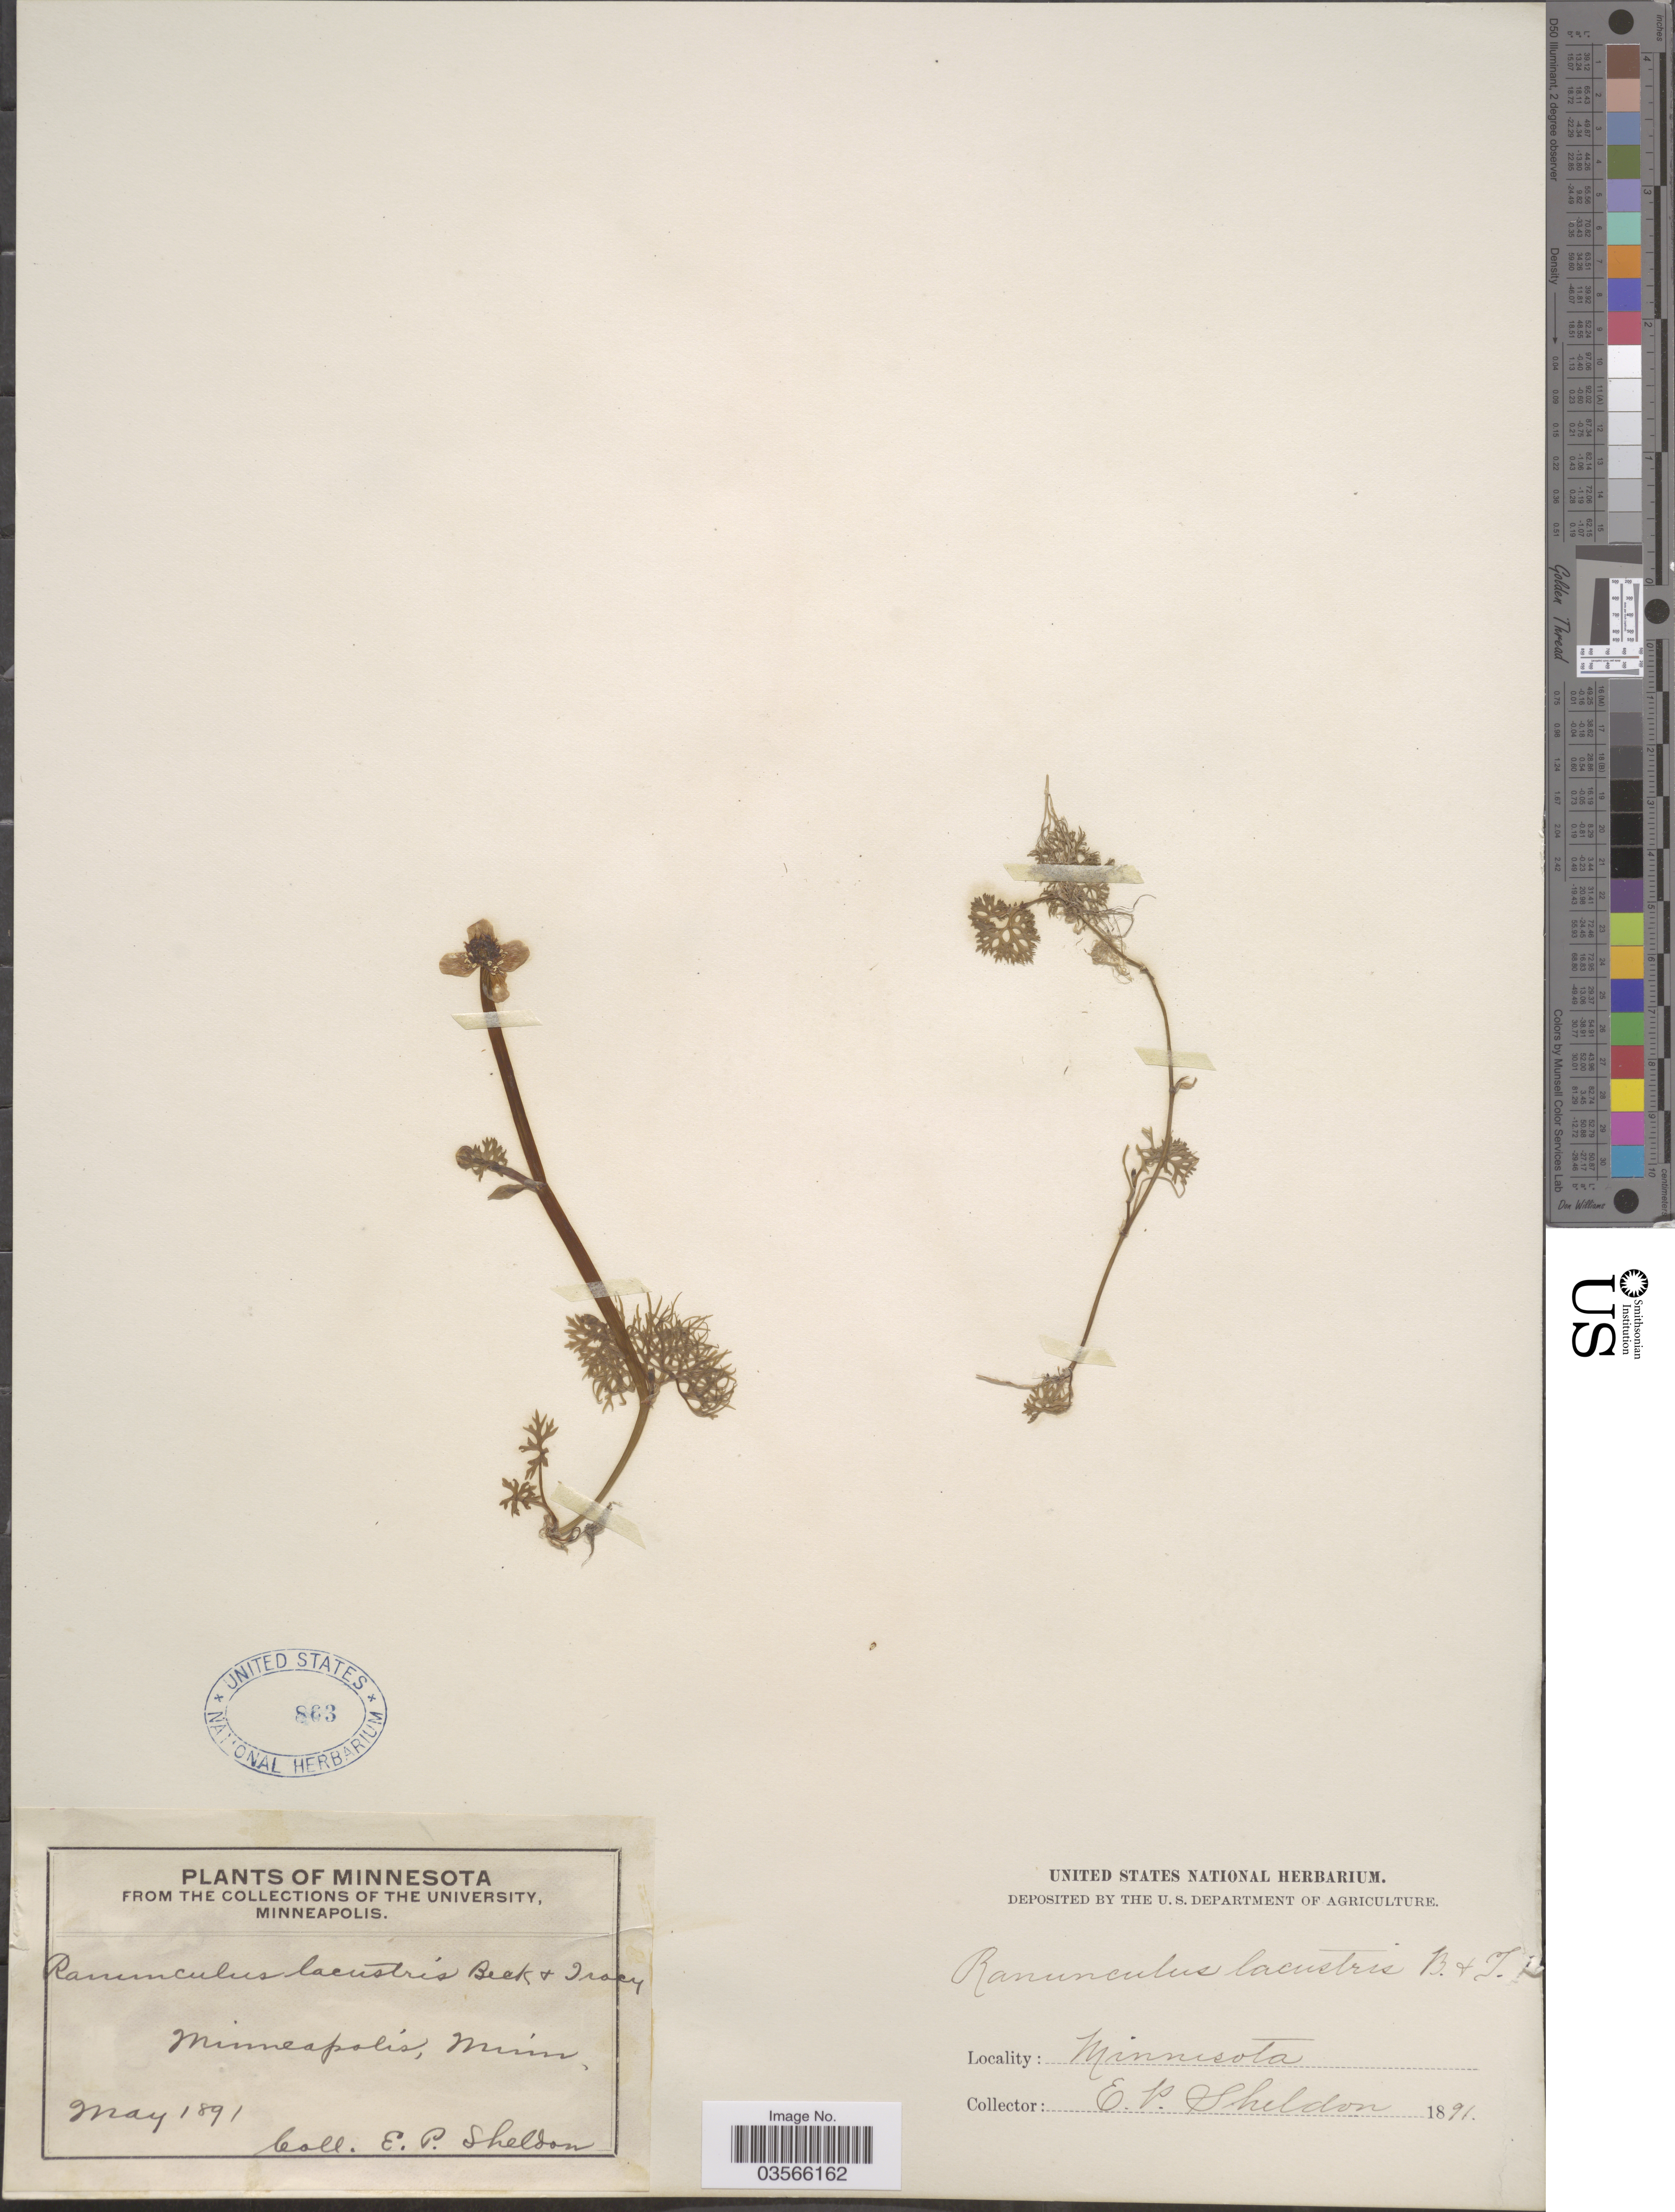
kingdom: Plantae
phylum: Tracheophyta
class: Magnoliopsida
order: Ranunculales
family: Ranunculaceae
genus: Ranunculus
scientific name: Ranunculus flabellaris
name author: Raf.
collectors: E. P. Sheldon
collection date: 1891-05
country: United States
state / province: Minnesota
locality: Minneapolis.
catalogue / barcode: US 863